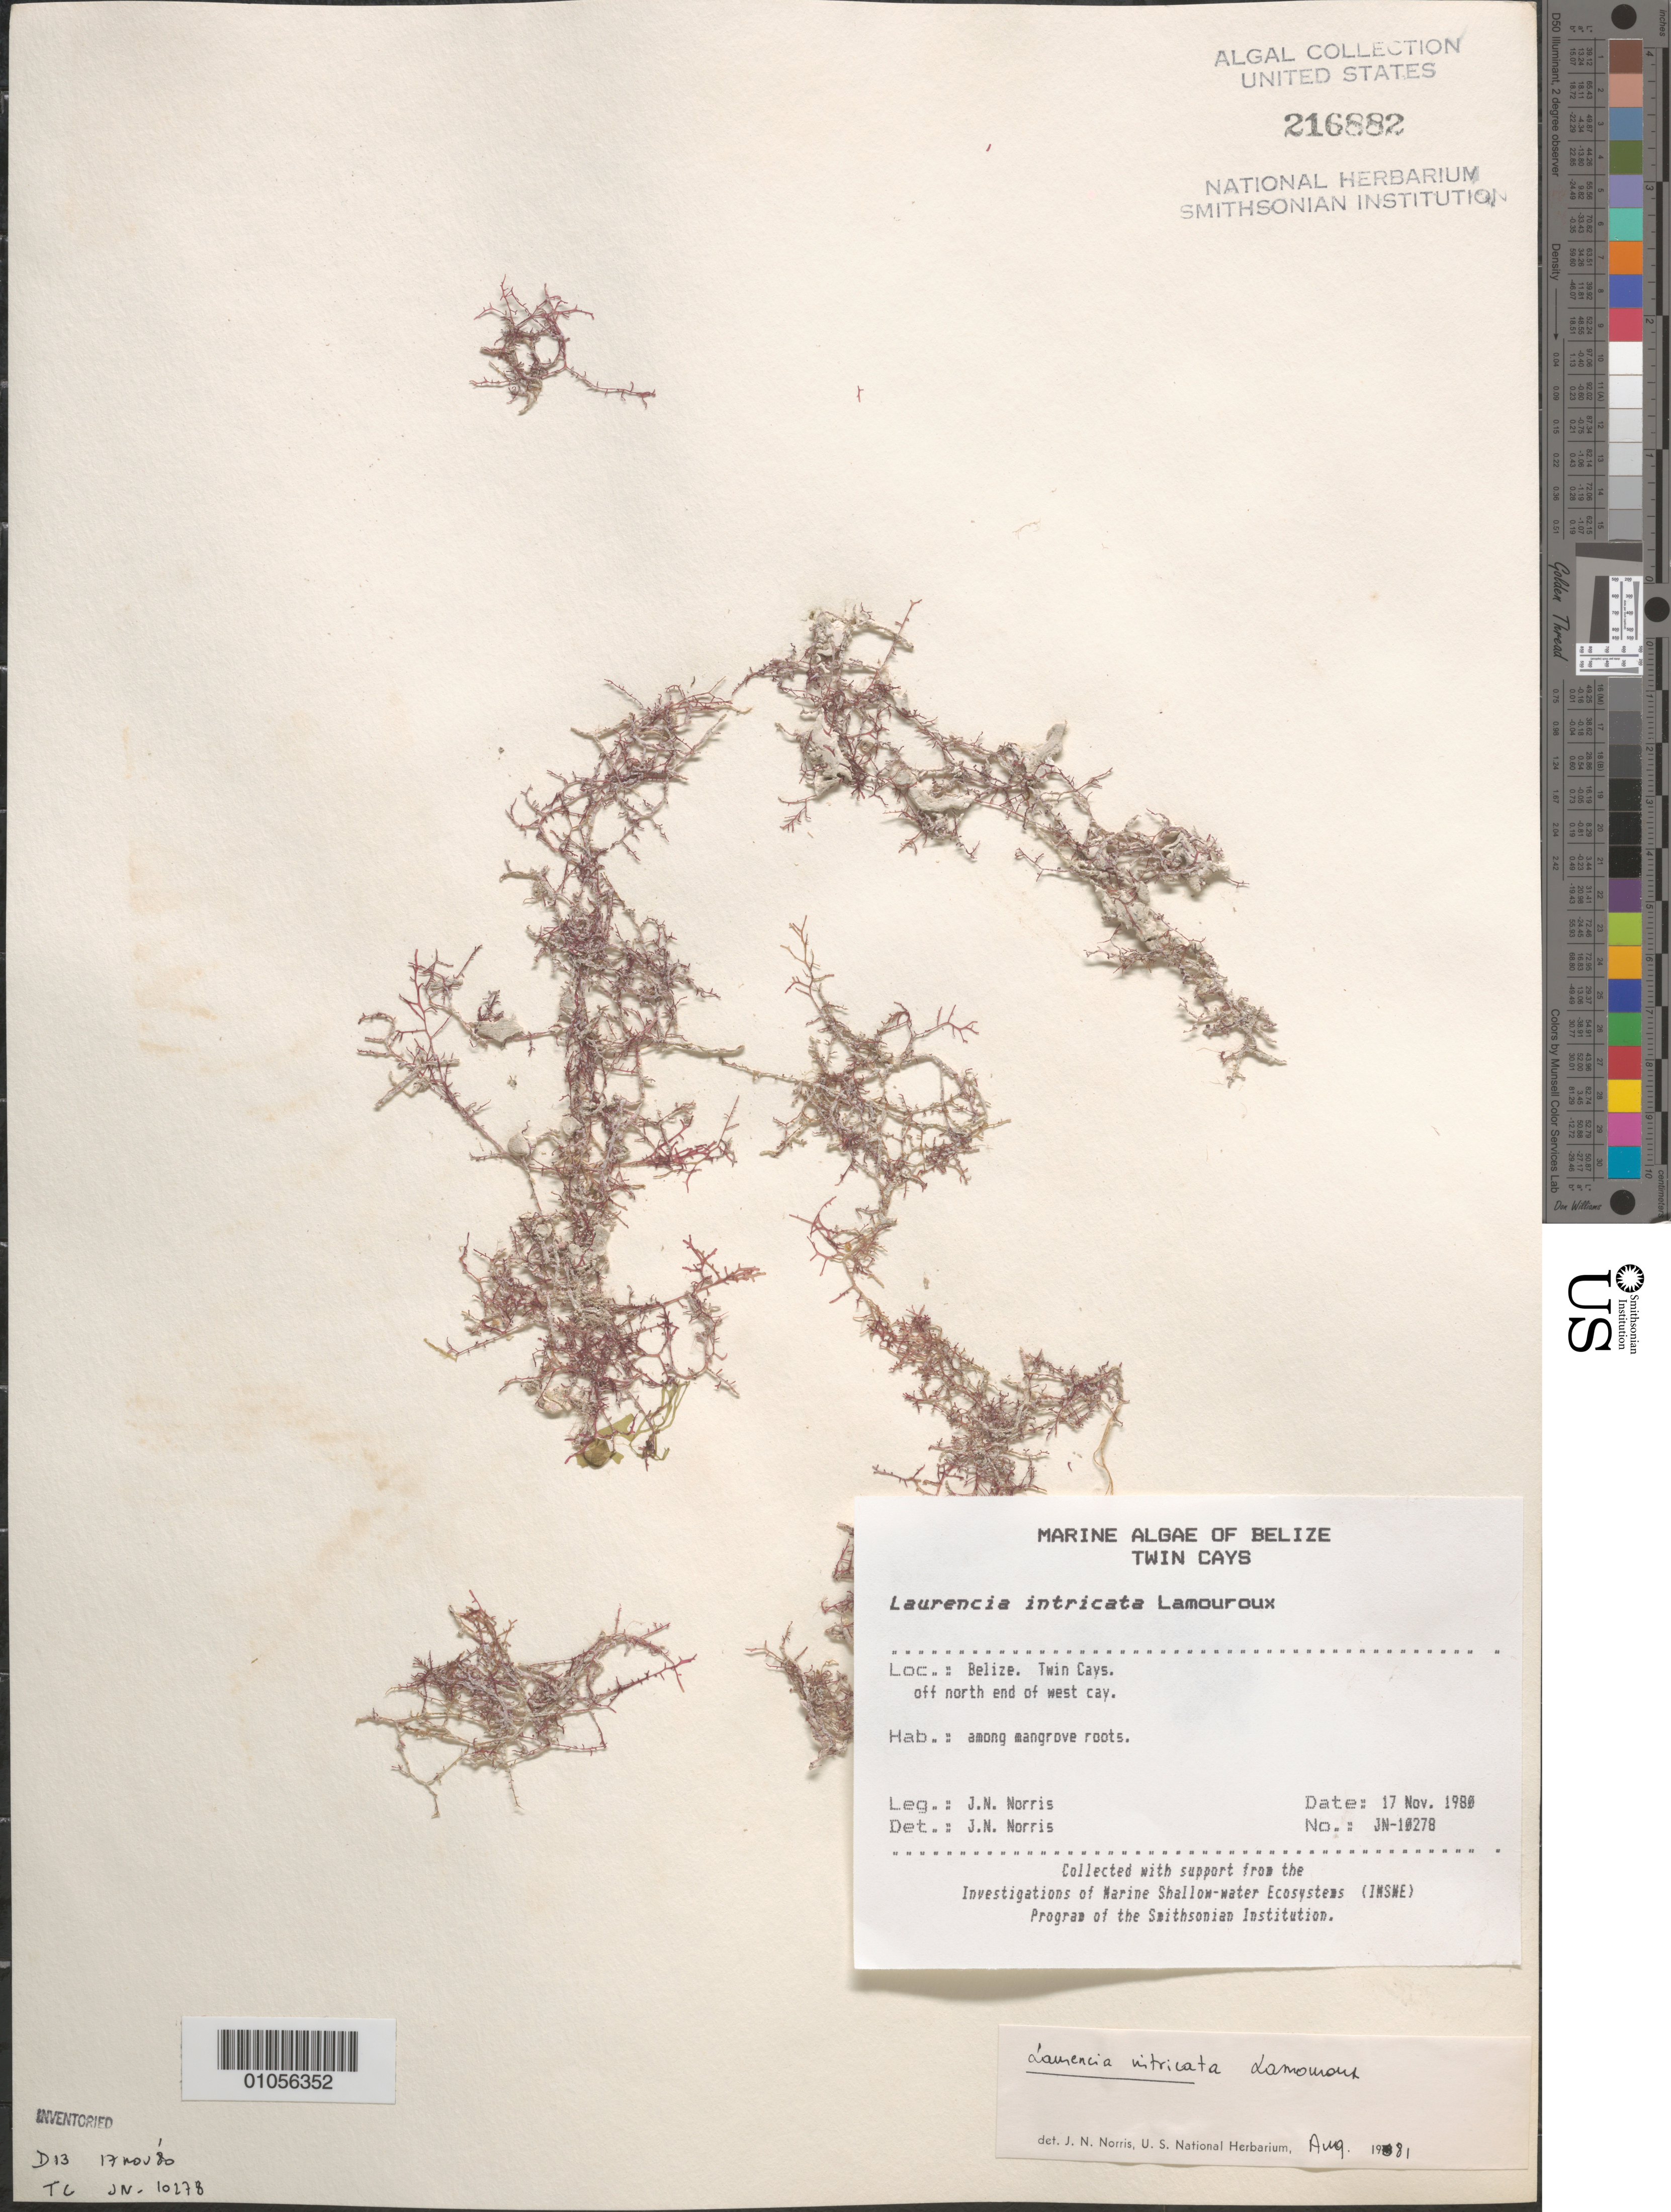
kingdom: Plantae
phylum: Rhodophyta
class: Florideophyceae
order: Ceramiales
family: Rhodomelaceae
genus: Laurencia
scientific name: Laurencia intricata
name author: J.V.Lamouroux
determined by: Norris, James N.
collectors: J. N. Norris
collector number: JN-10278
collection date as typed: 17 Nov 1980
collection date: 1980-11-17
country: Belize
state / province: Stann Creek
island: West Cay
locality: Off north end of West Cay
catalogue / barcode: US 216882